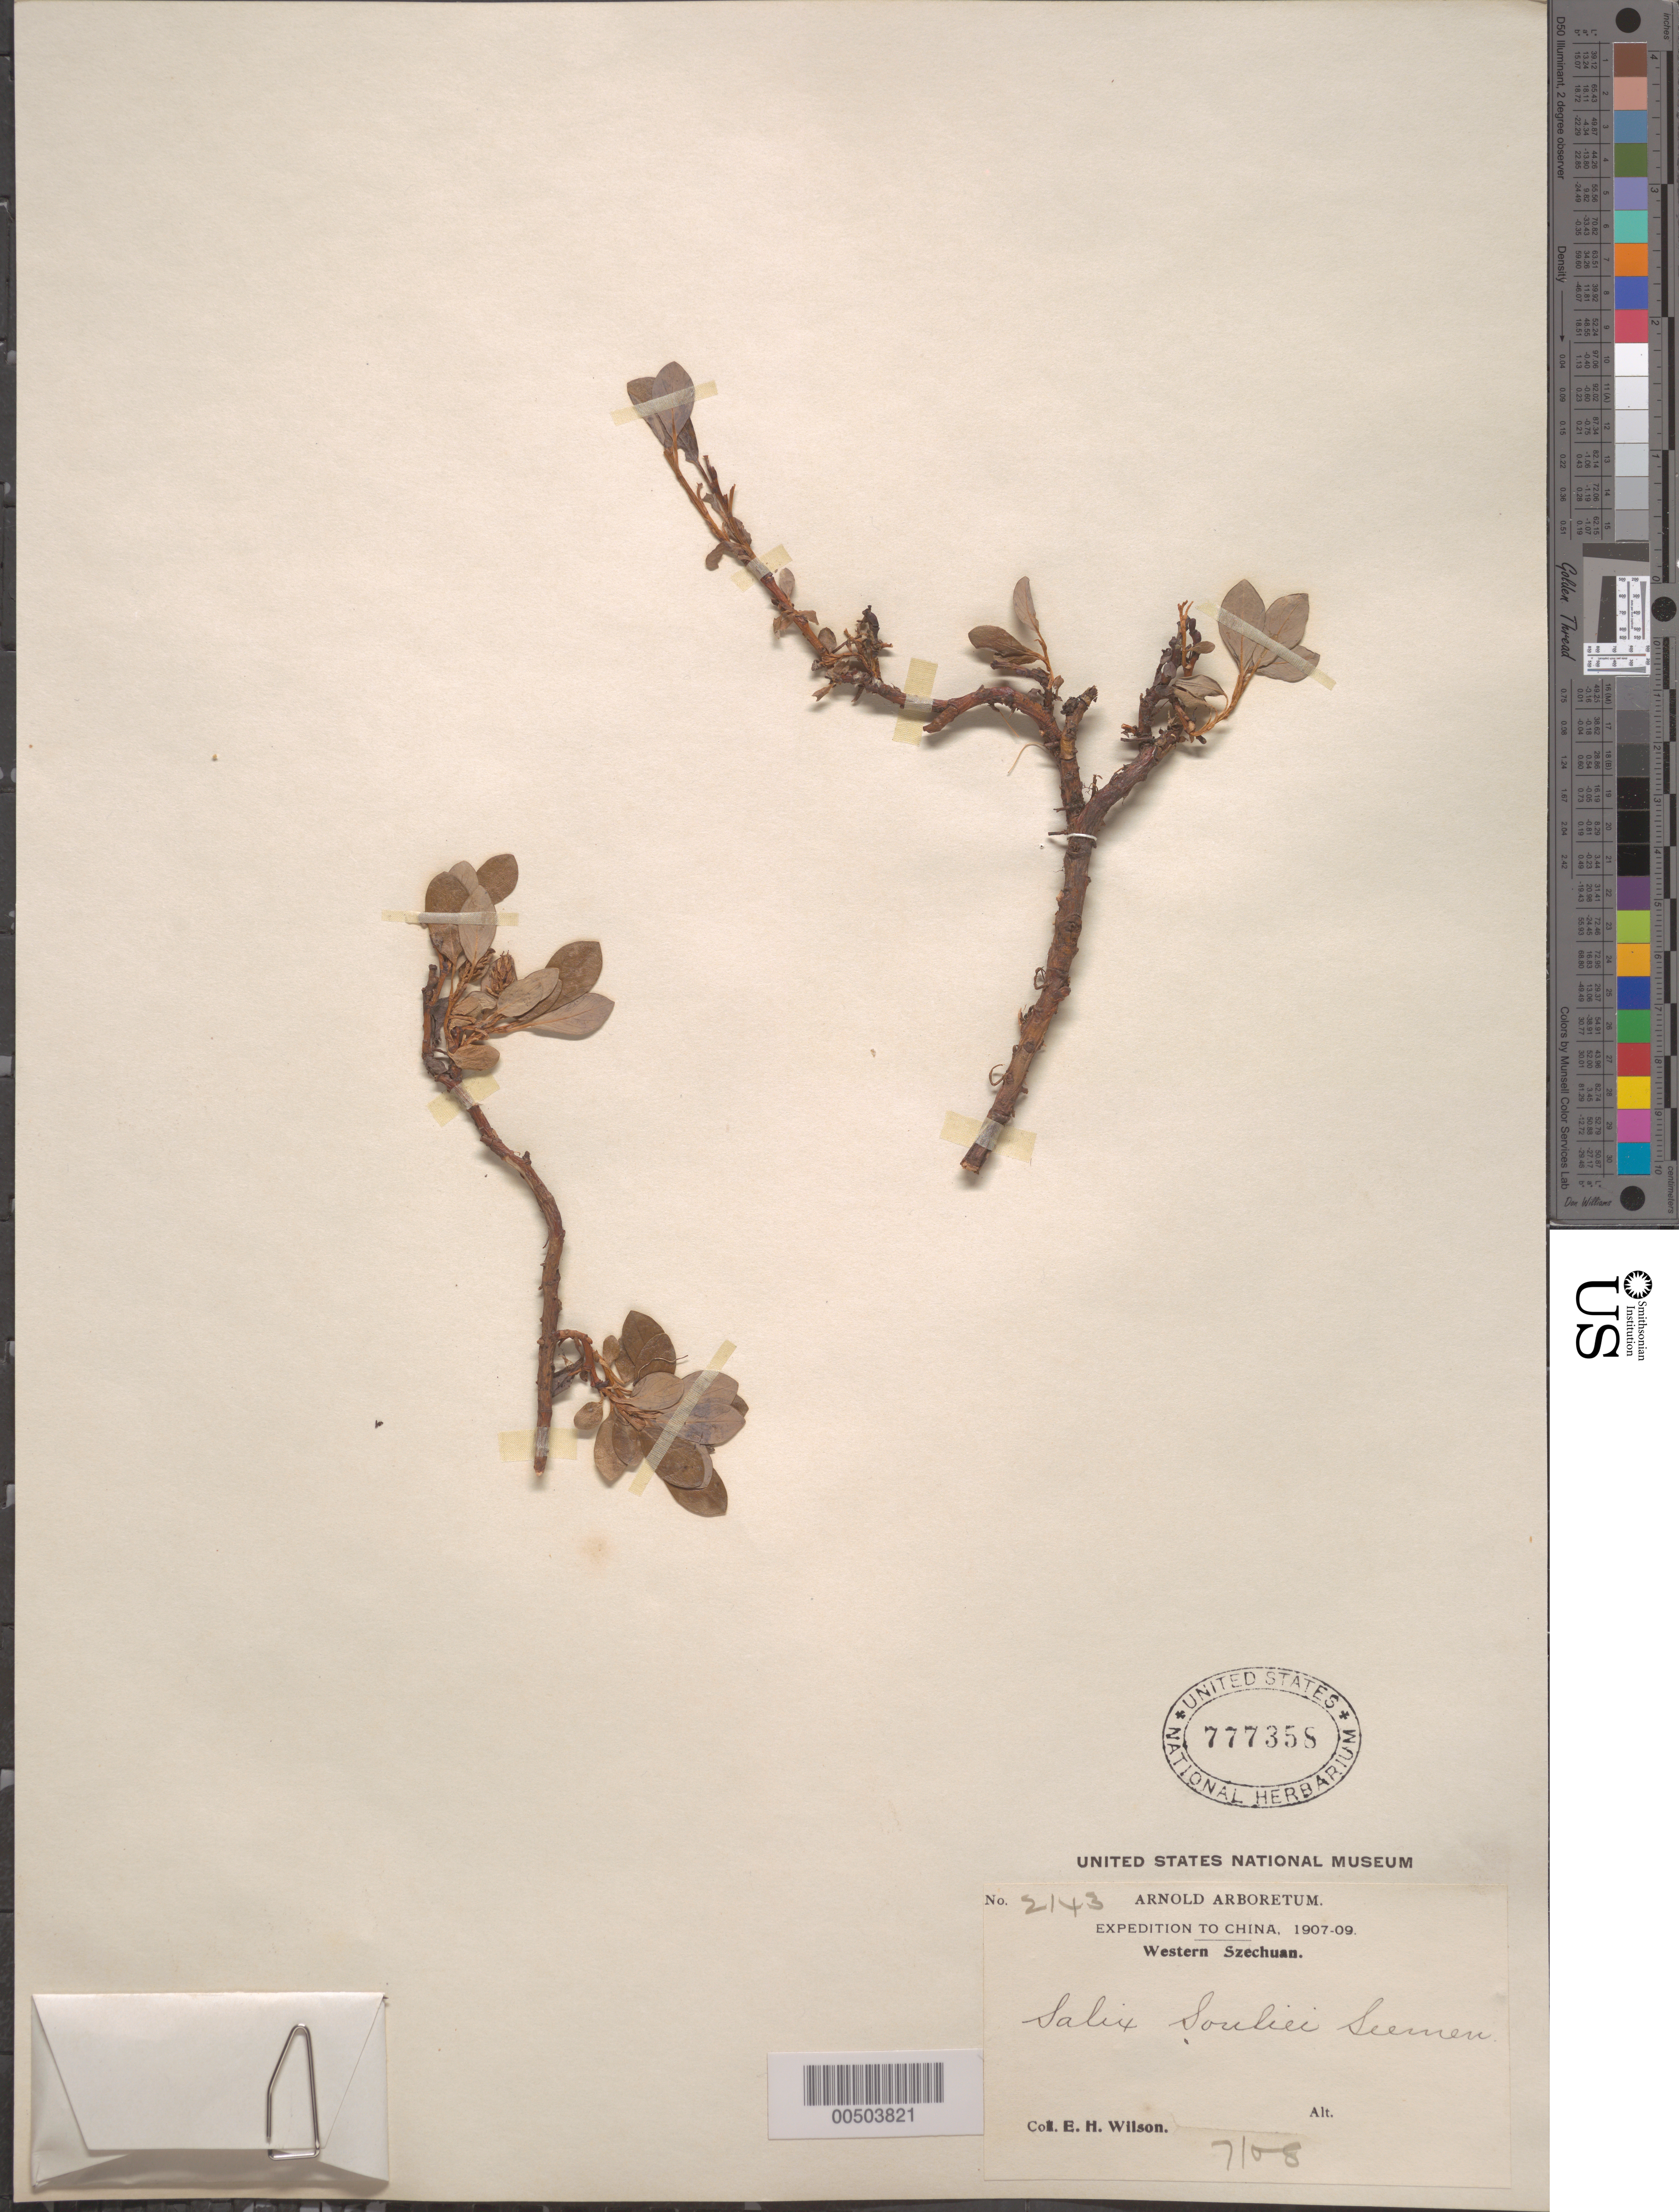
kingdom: Plantae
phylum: Tracheophyta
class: Magnoliopsida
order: Malpighiales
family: Salicaceae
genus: Salix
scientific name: Salix souliei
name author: Seem.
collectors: E. H. Wilson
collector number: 2143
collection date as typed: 1907 to -- --- 1909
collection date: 1907/1909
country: China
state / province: Sichuan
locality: Western Szechuan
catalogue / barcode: US 777358